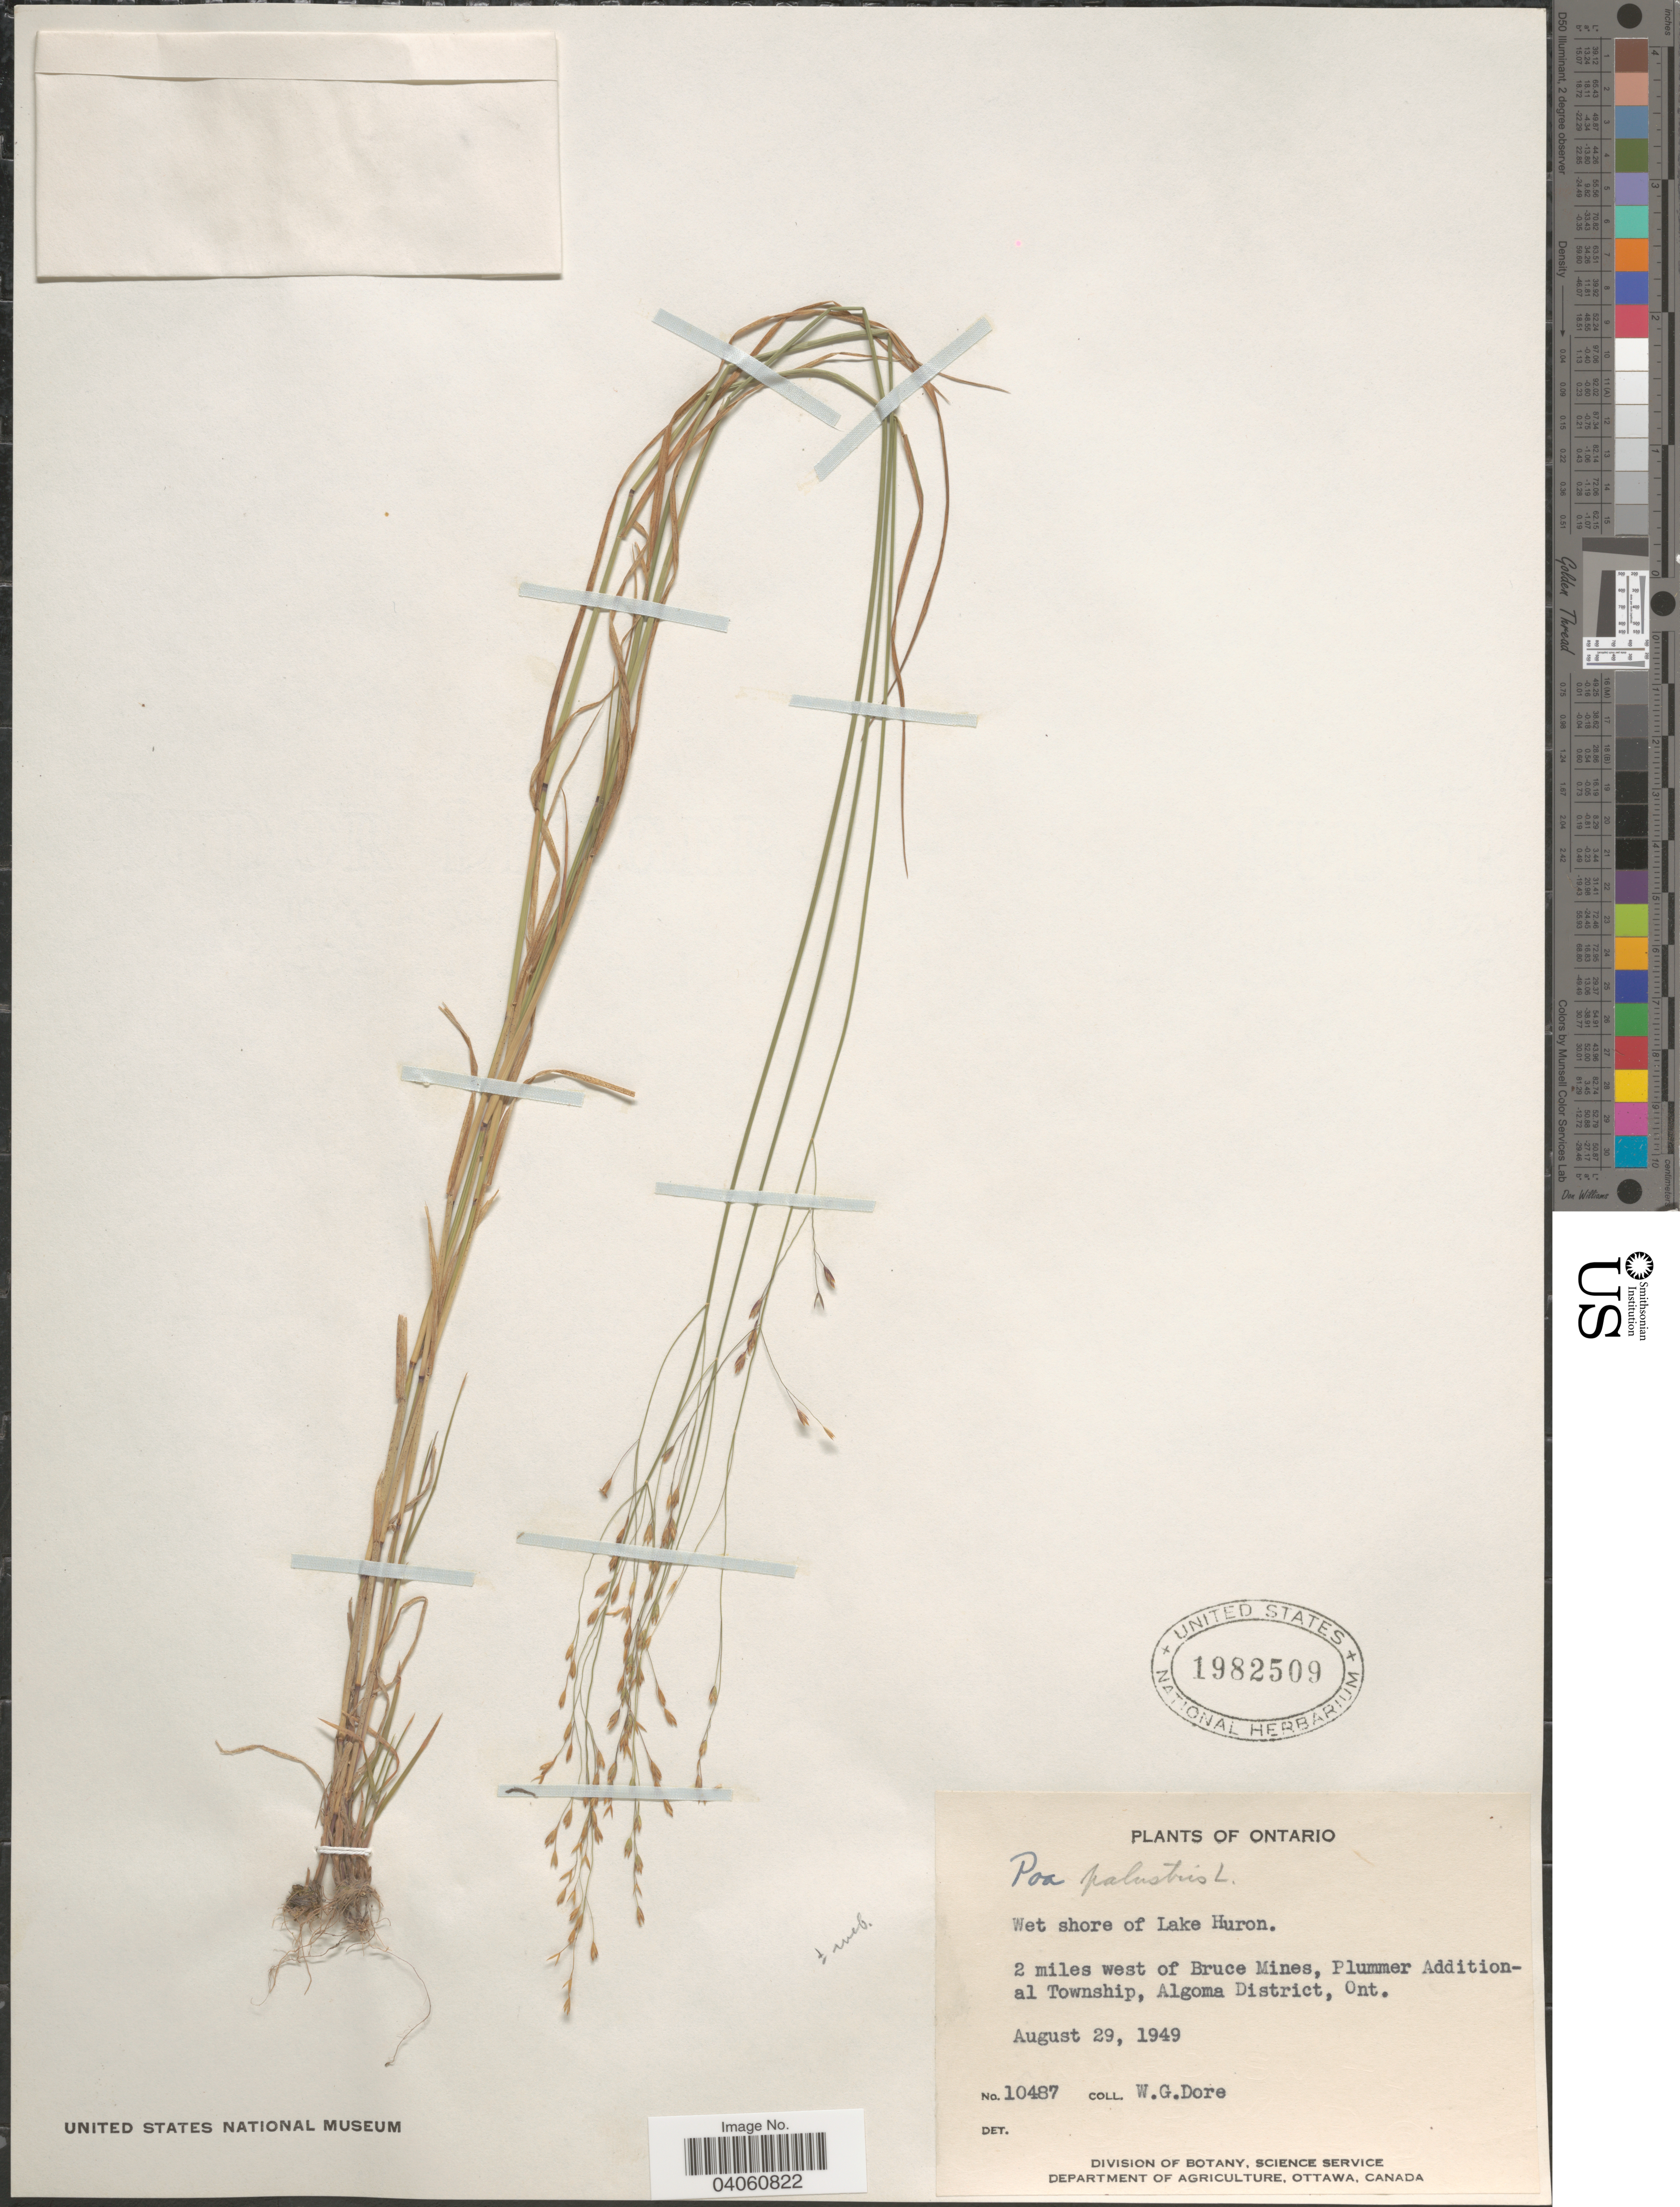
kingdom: Plantae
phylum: Tracheophyta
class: Liliopsida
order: Poales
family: Poaceae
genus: Poa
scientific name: Poa palustris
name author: L.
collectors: W. Dore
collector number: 10487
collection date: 1949-08-29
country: Canada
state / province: Ontario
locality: Wet shore of Lake Huron. 2 miles west of Bruce Mines, Plummer Additional Township, Algoma District.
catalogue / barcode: US 1982509